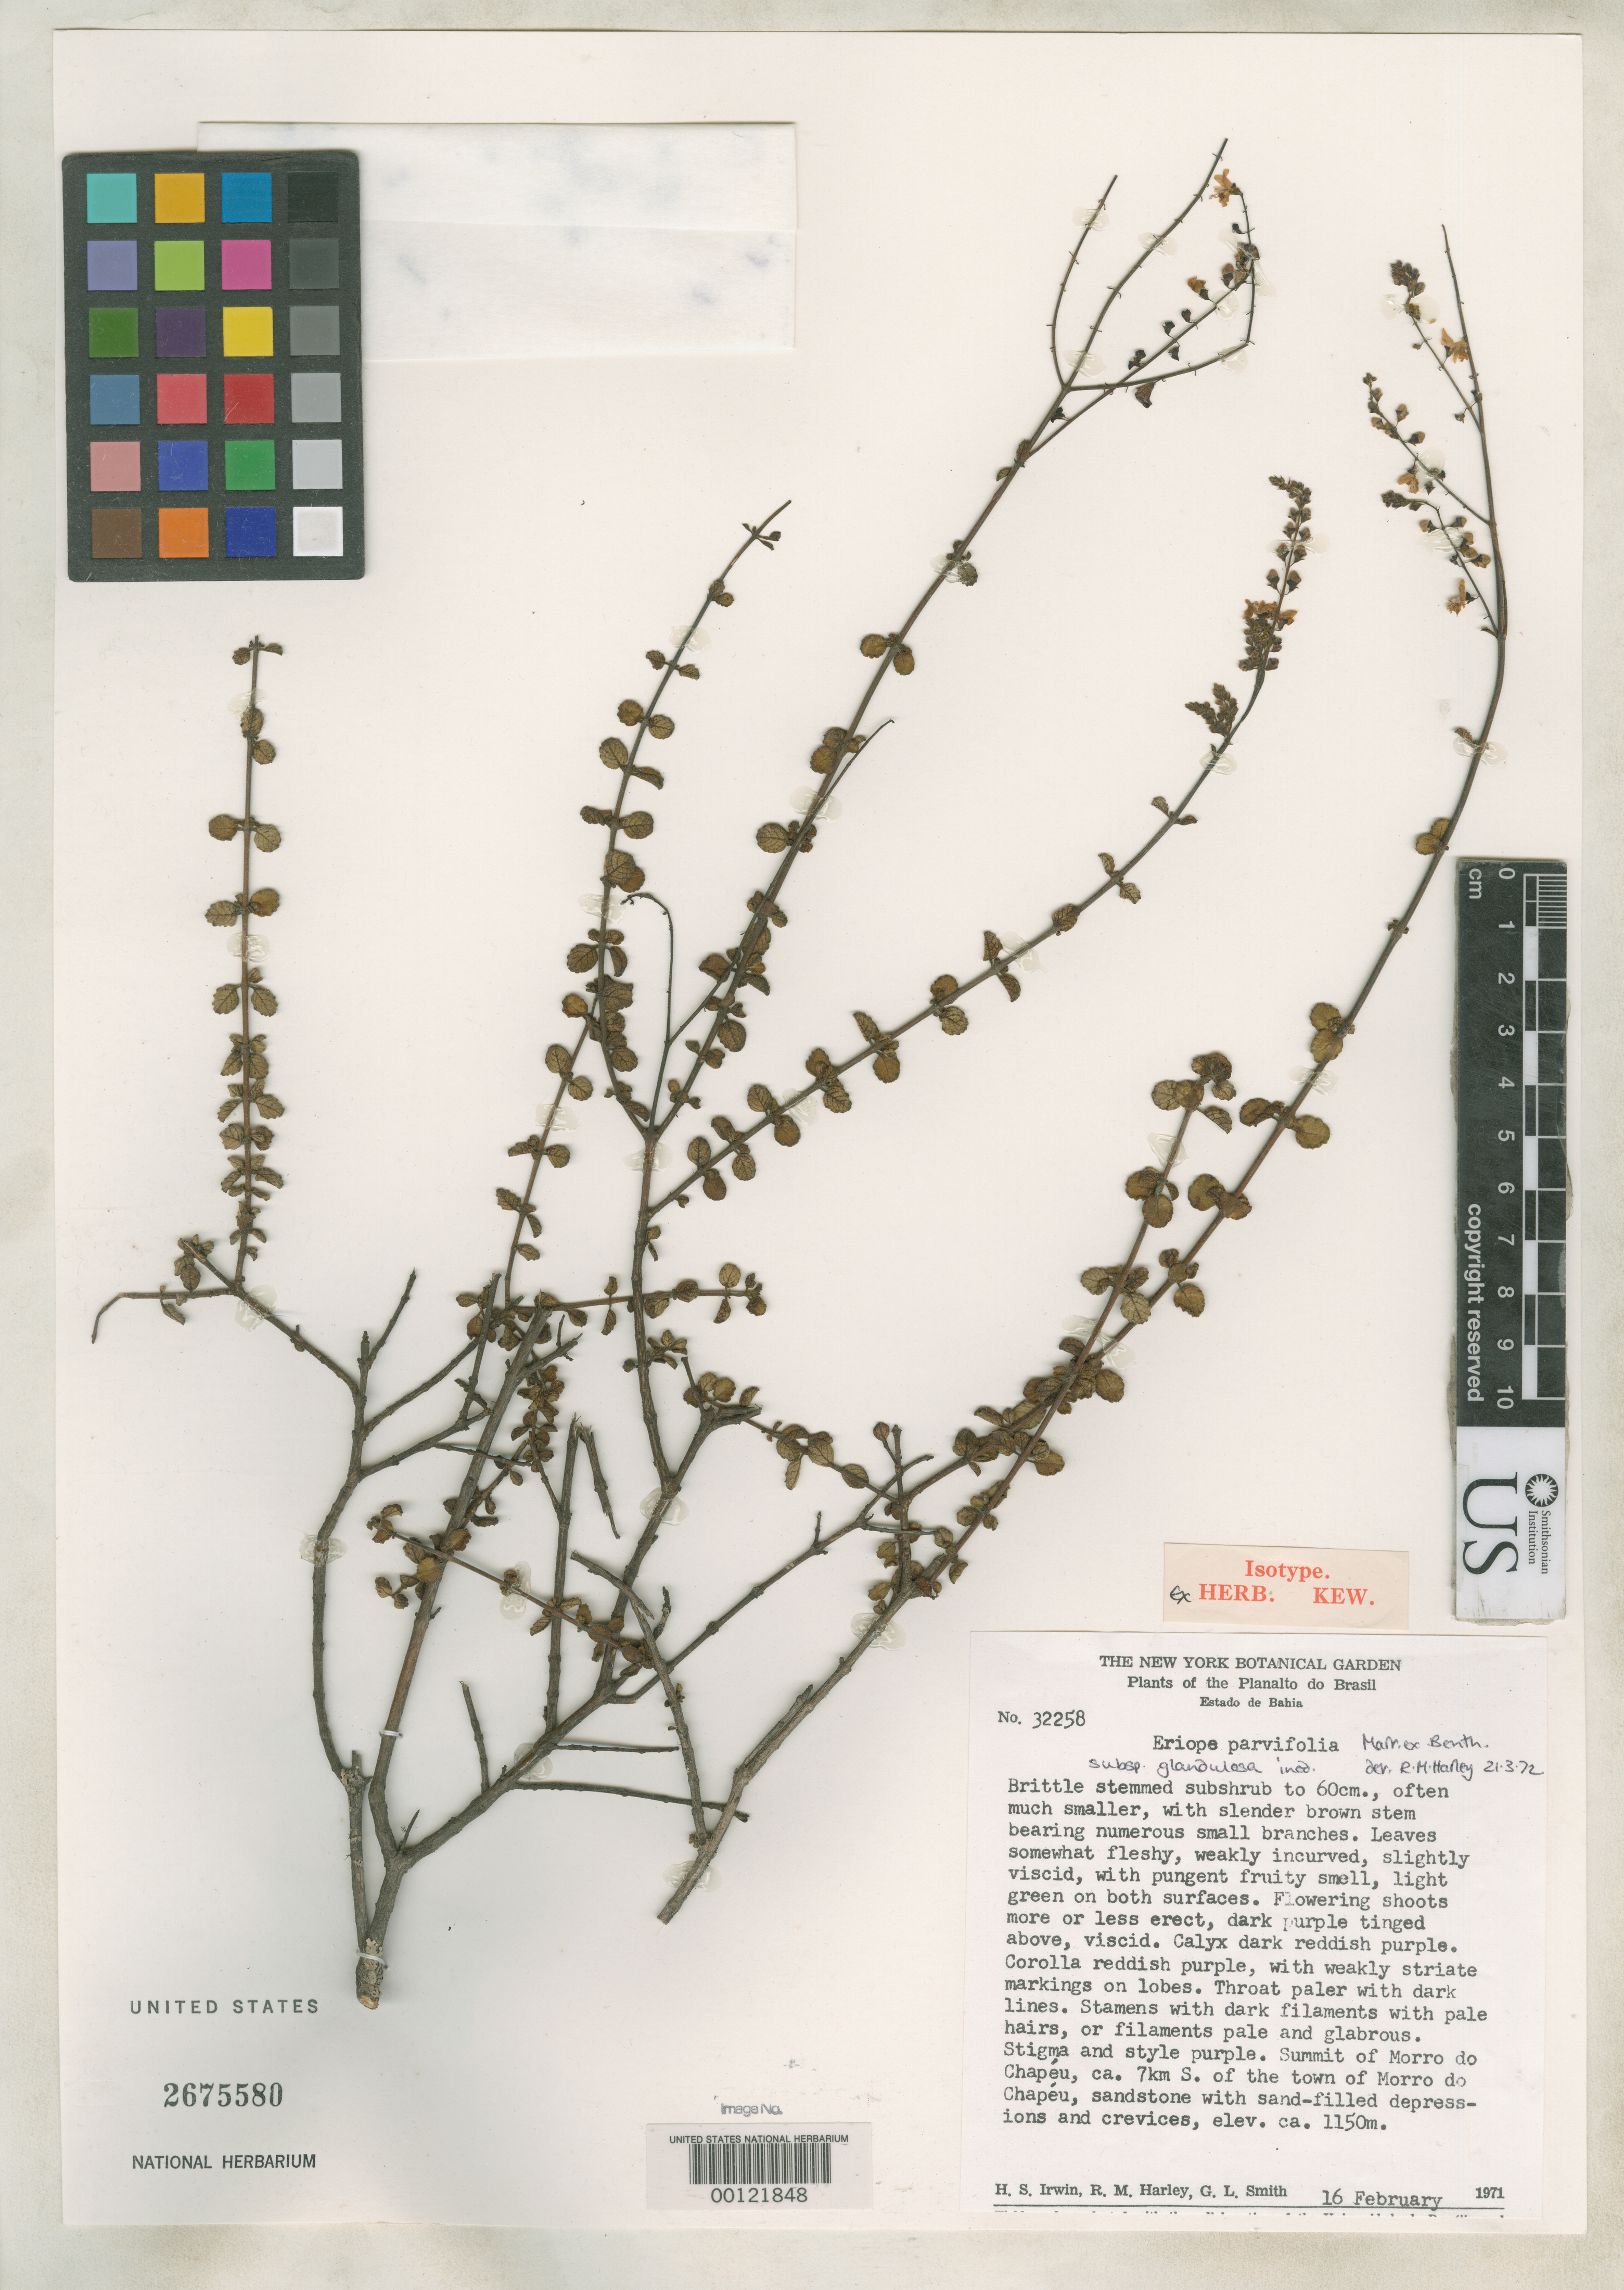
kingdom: Plantae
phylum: Tracheophyta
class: Magnoliopsida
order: Lamiales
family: Lamiaceae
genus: Eriope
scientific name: Eriope parvifolia subsp. glandulosa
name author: Harley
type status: Isotype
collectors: H. Irwin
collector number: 32258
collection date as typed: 16 Feb 1971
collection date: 1971-02-16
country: Brazil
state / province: Bahia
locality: Serra do Tombador, summit of Morro do Chapeu.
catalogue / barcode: US 2675580